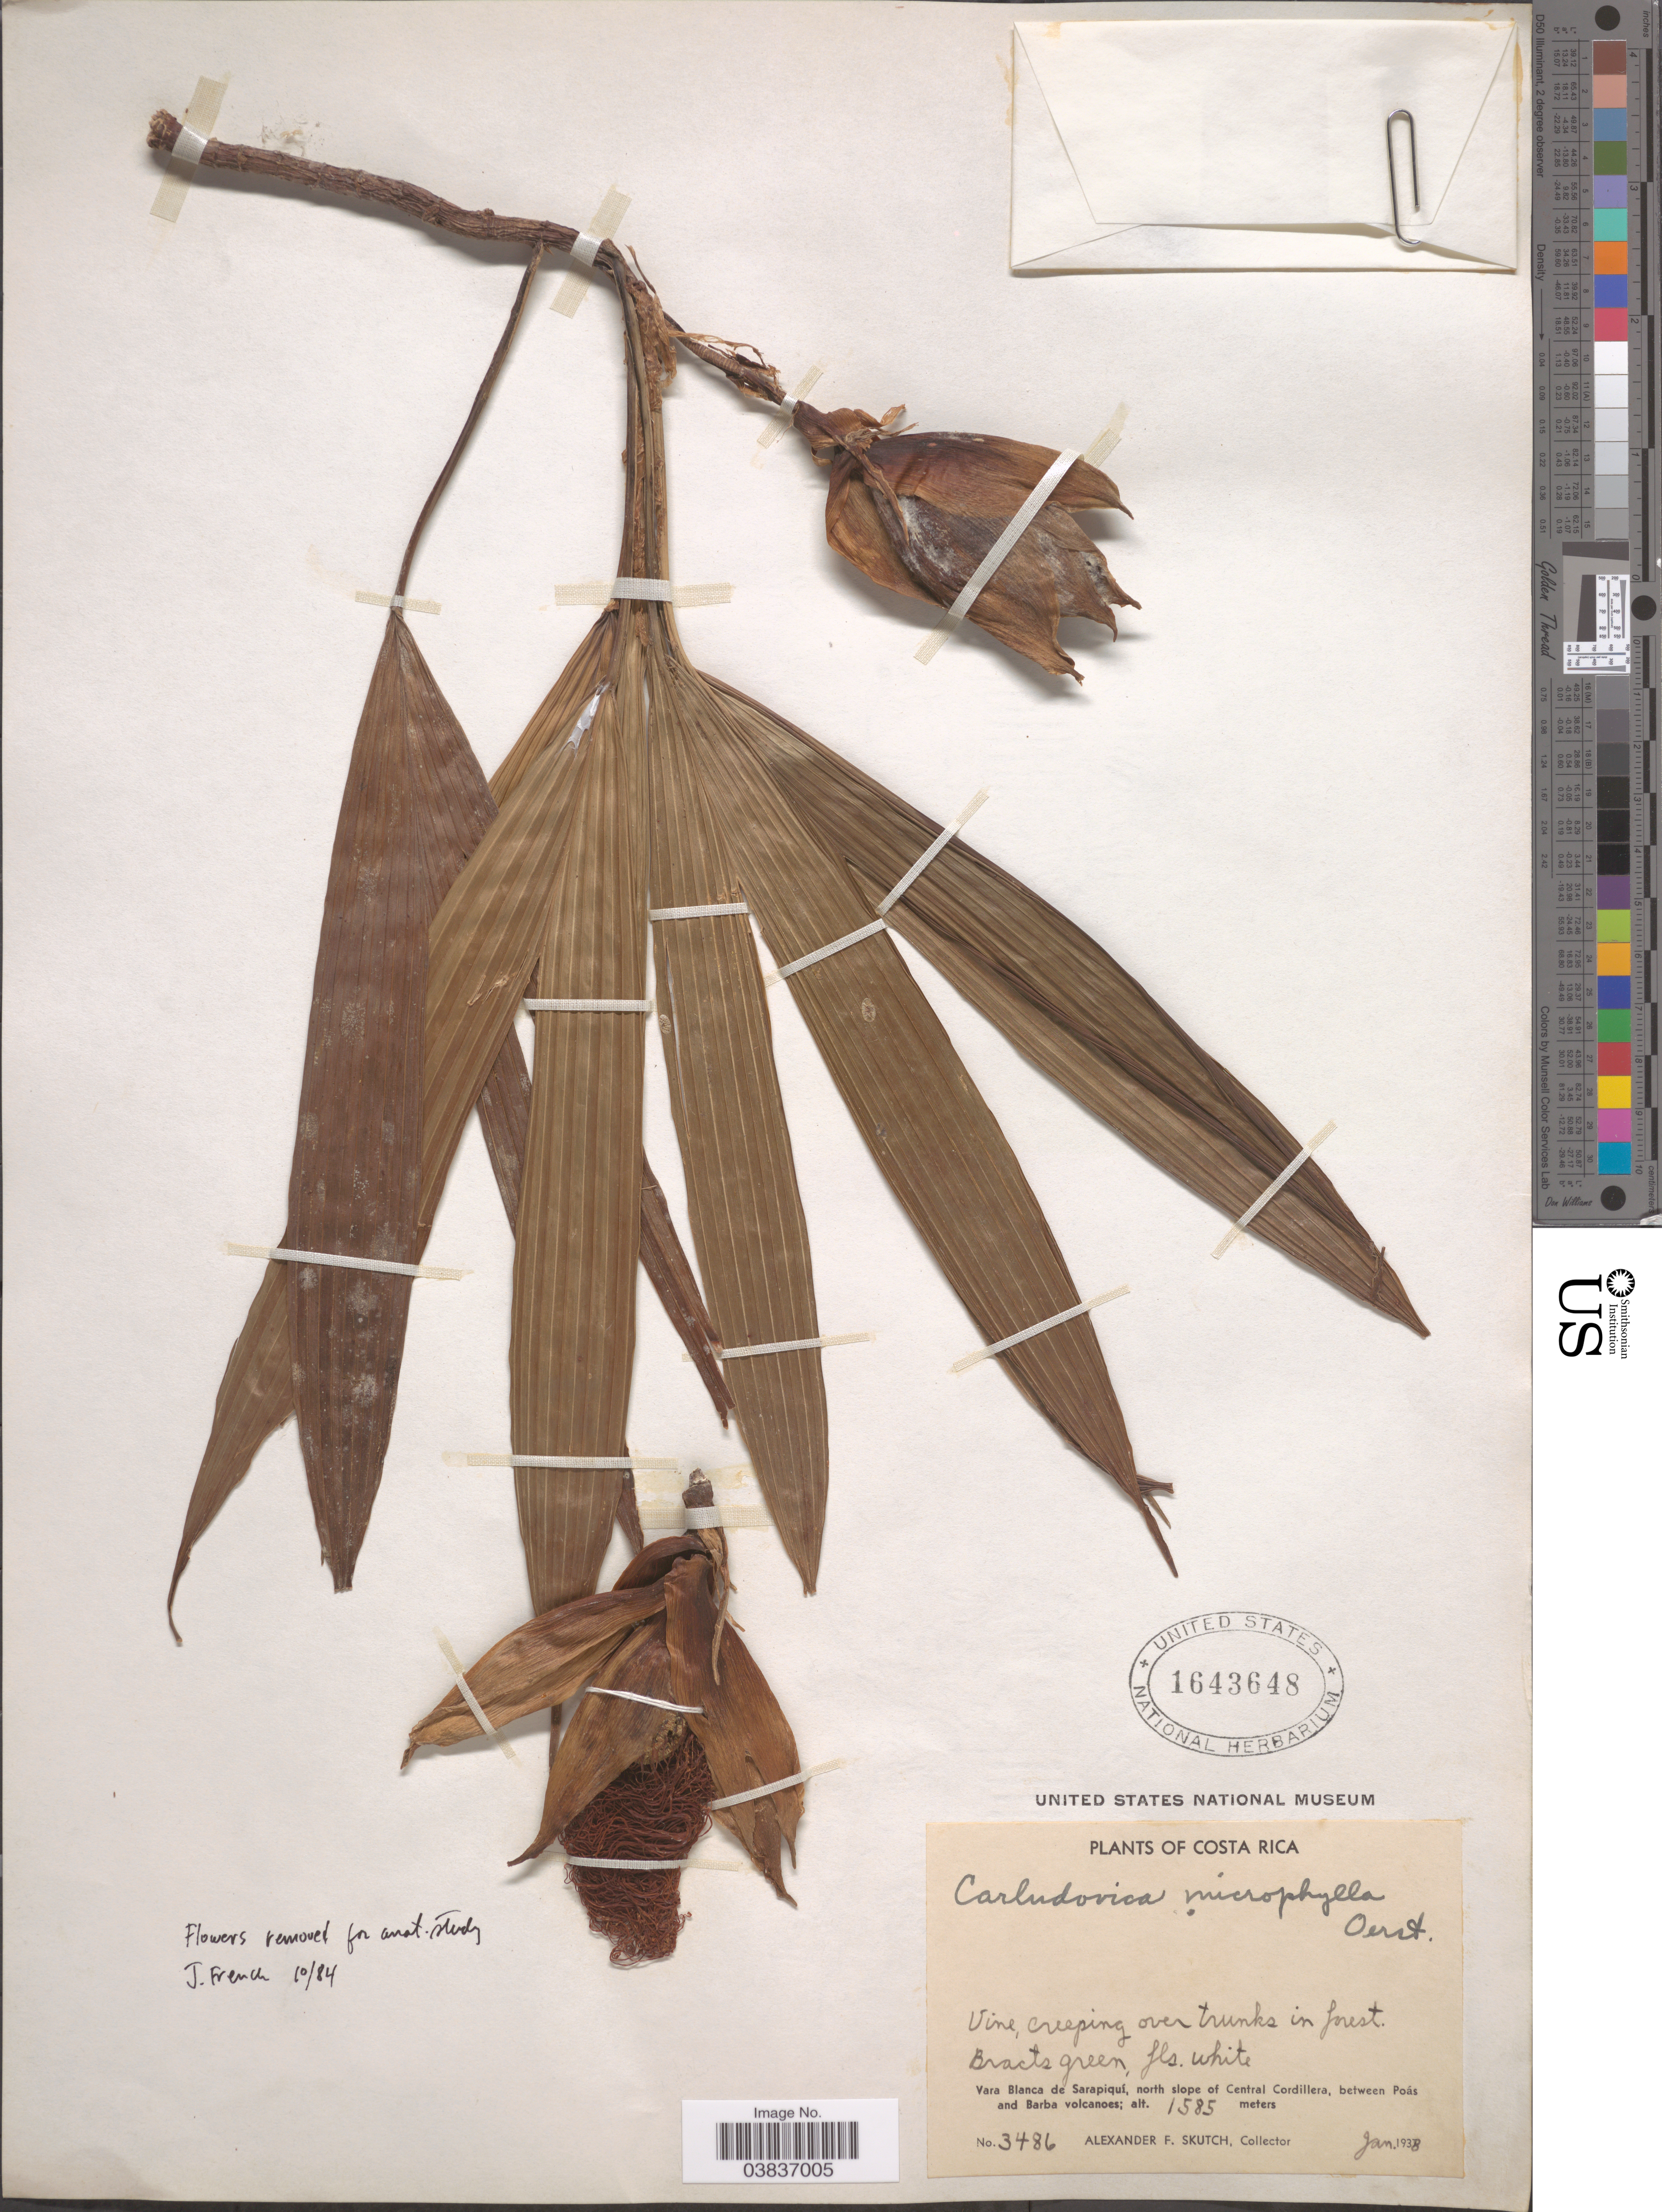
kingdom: Plantae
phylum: Tracheophyta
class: Liliopsida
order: Pandanales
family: Cyclanthaceae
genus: Asplundia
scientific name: Asplundia microphylla subsp. microphylla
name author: Harling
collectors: A. F. Skutch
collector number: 3486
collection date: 1938-01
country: Costa Rica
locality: Vera Blanca de Sarapiquí, north slope of Central Cordillera, between Poás and Barba volcanoes.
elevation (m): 1585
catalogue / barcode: US 1643648